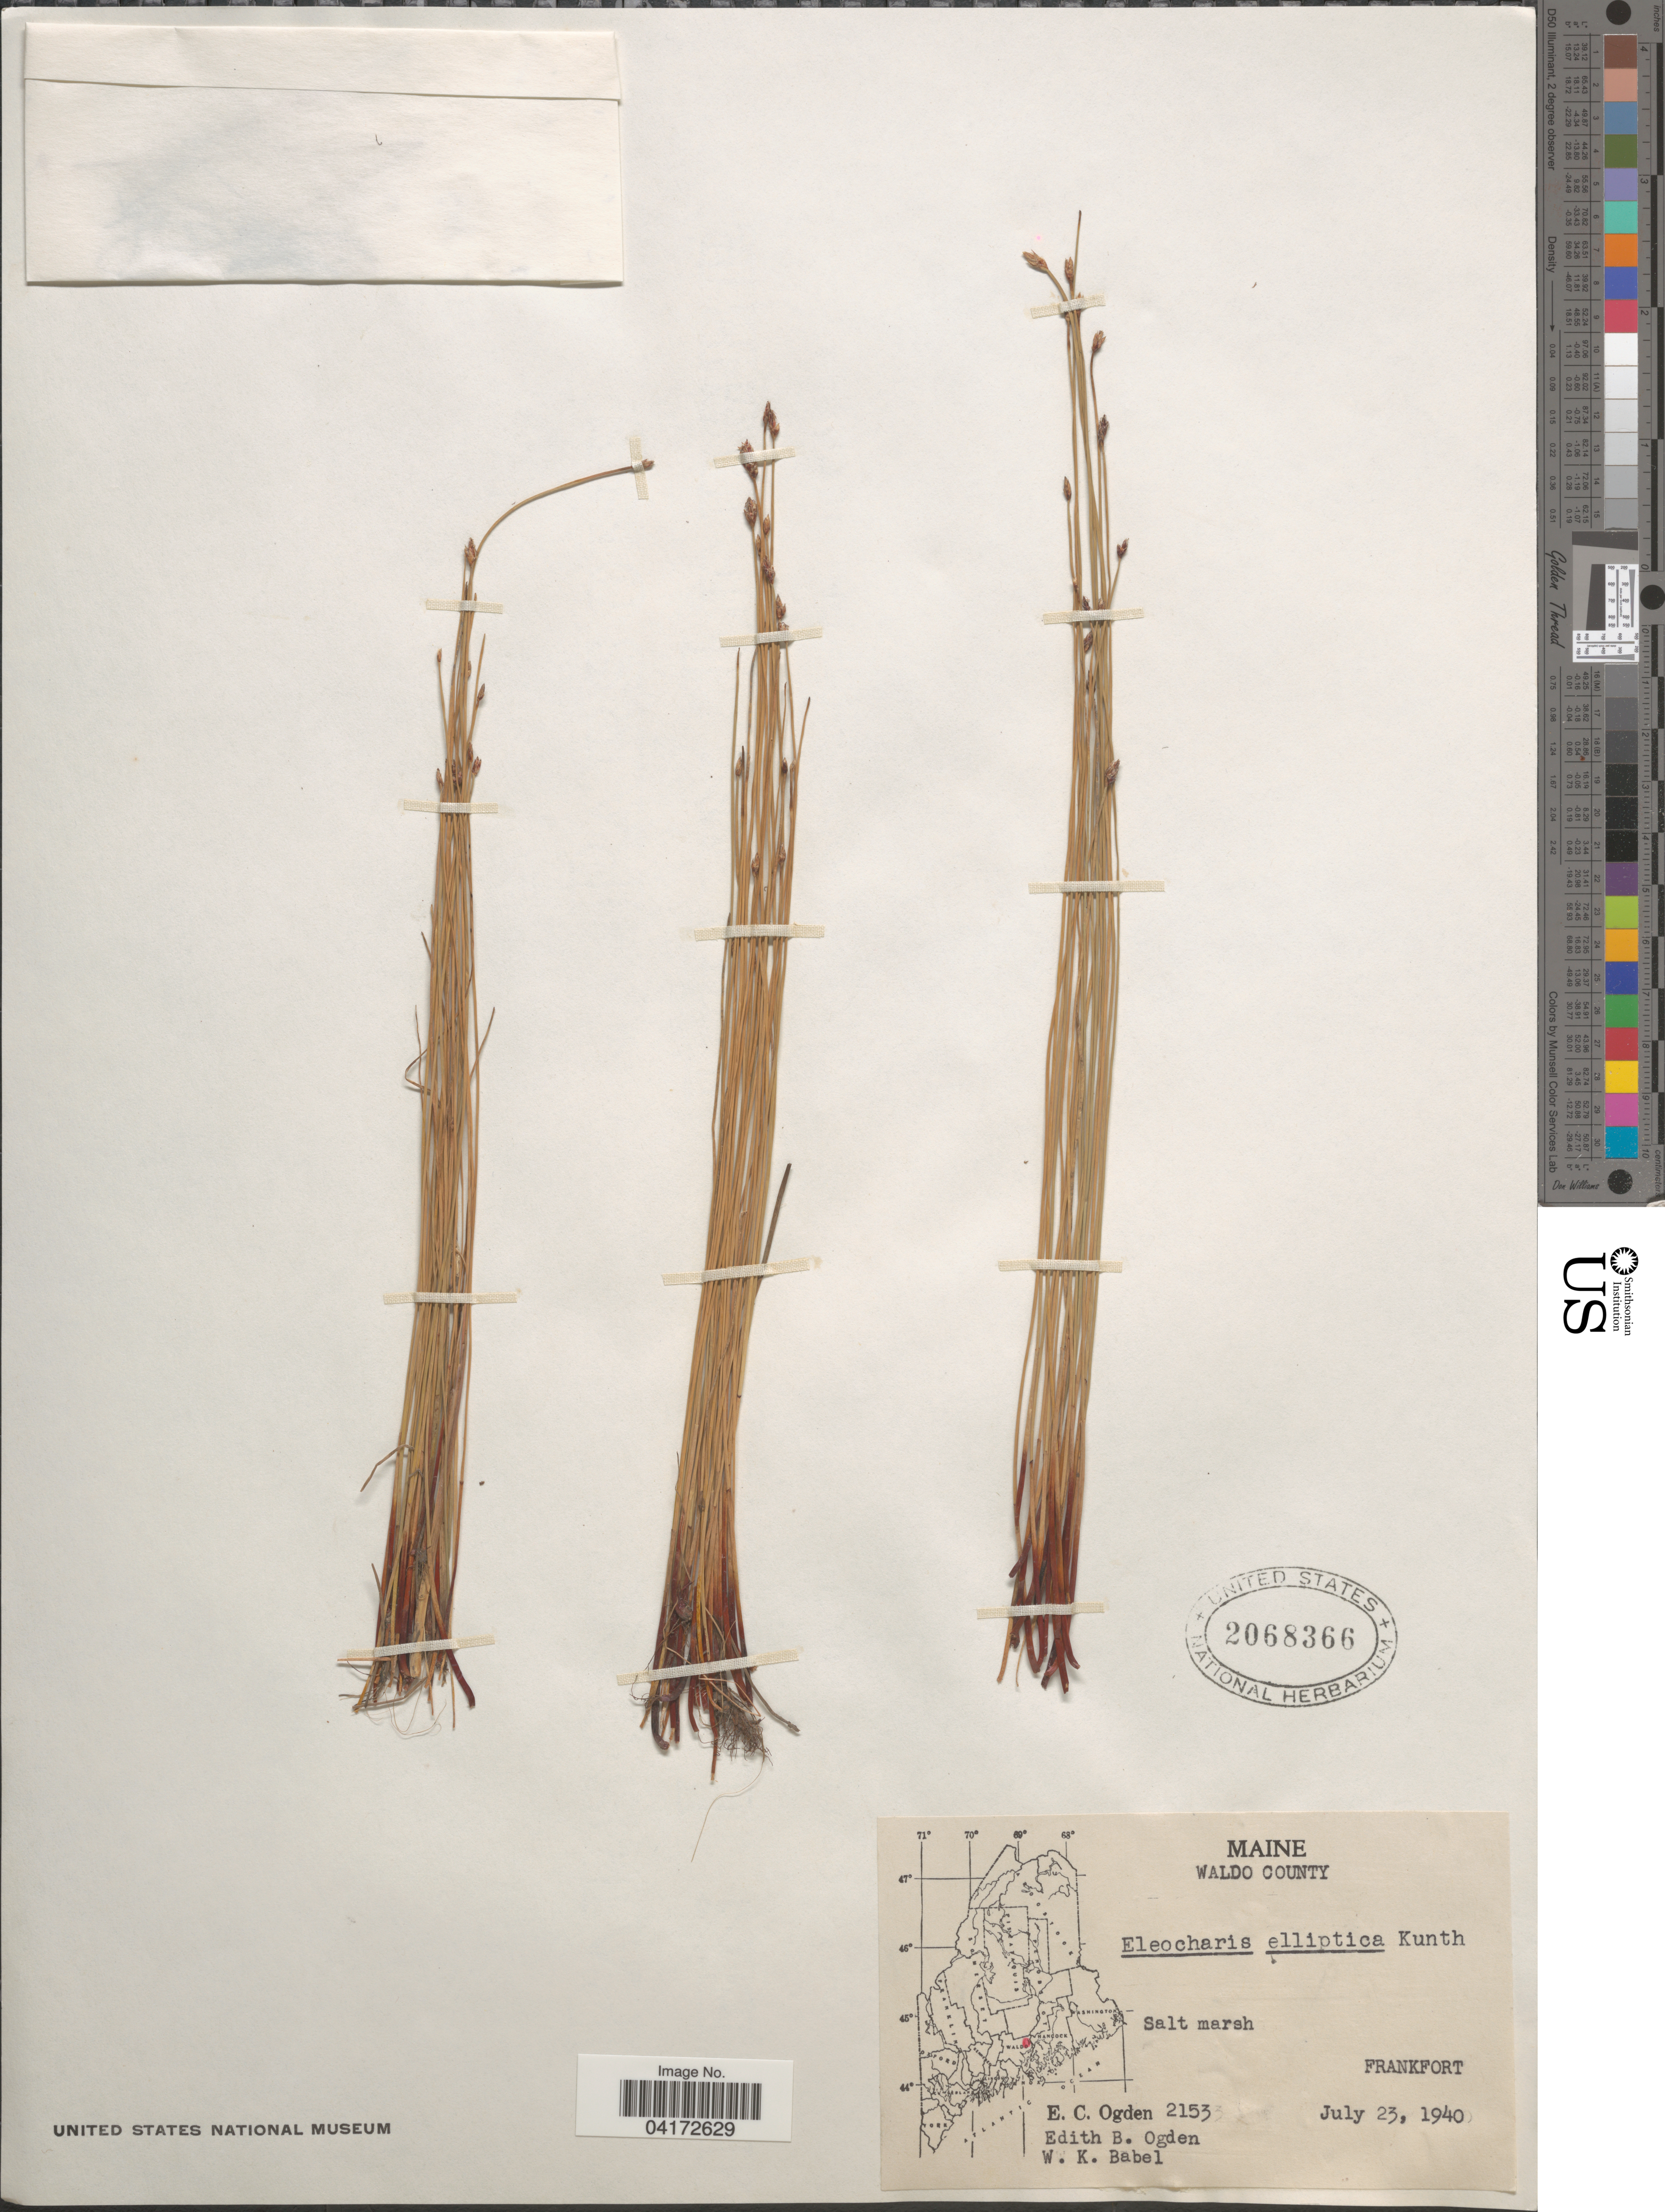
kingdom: Plantae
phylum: Tracheophyta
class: Liliopsida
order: Poales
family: Cyperaceae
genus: Eleocharis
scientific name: Eleocharis elliptica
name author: Kunth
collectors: E. Ogden, E. Ogden & W. Babel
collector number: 2153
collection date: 1940-07-23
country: United States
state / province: Maine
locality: Waldo County. Frankfort.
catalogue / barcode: US 2068366